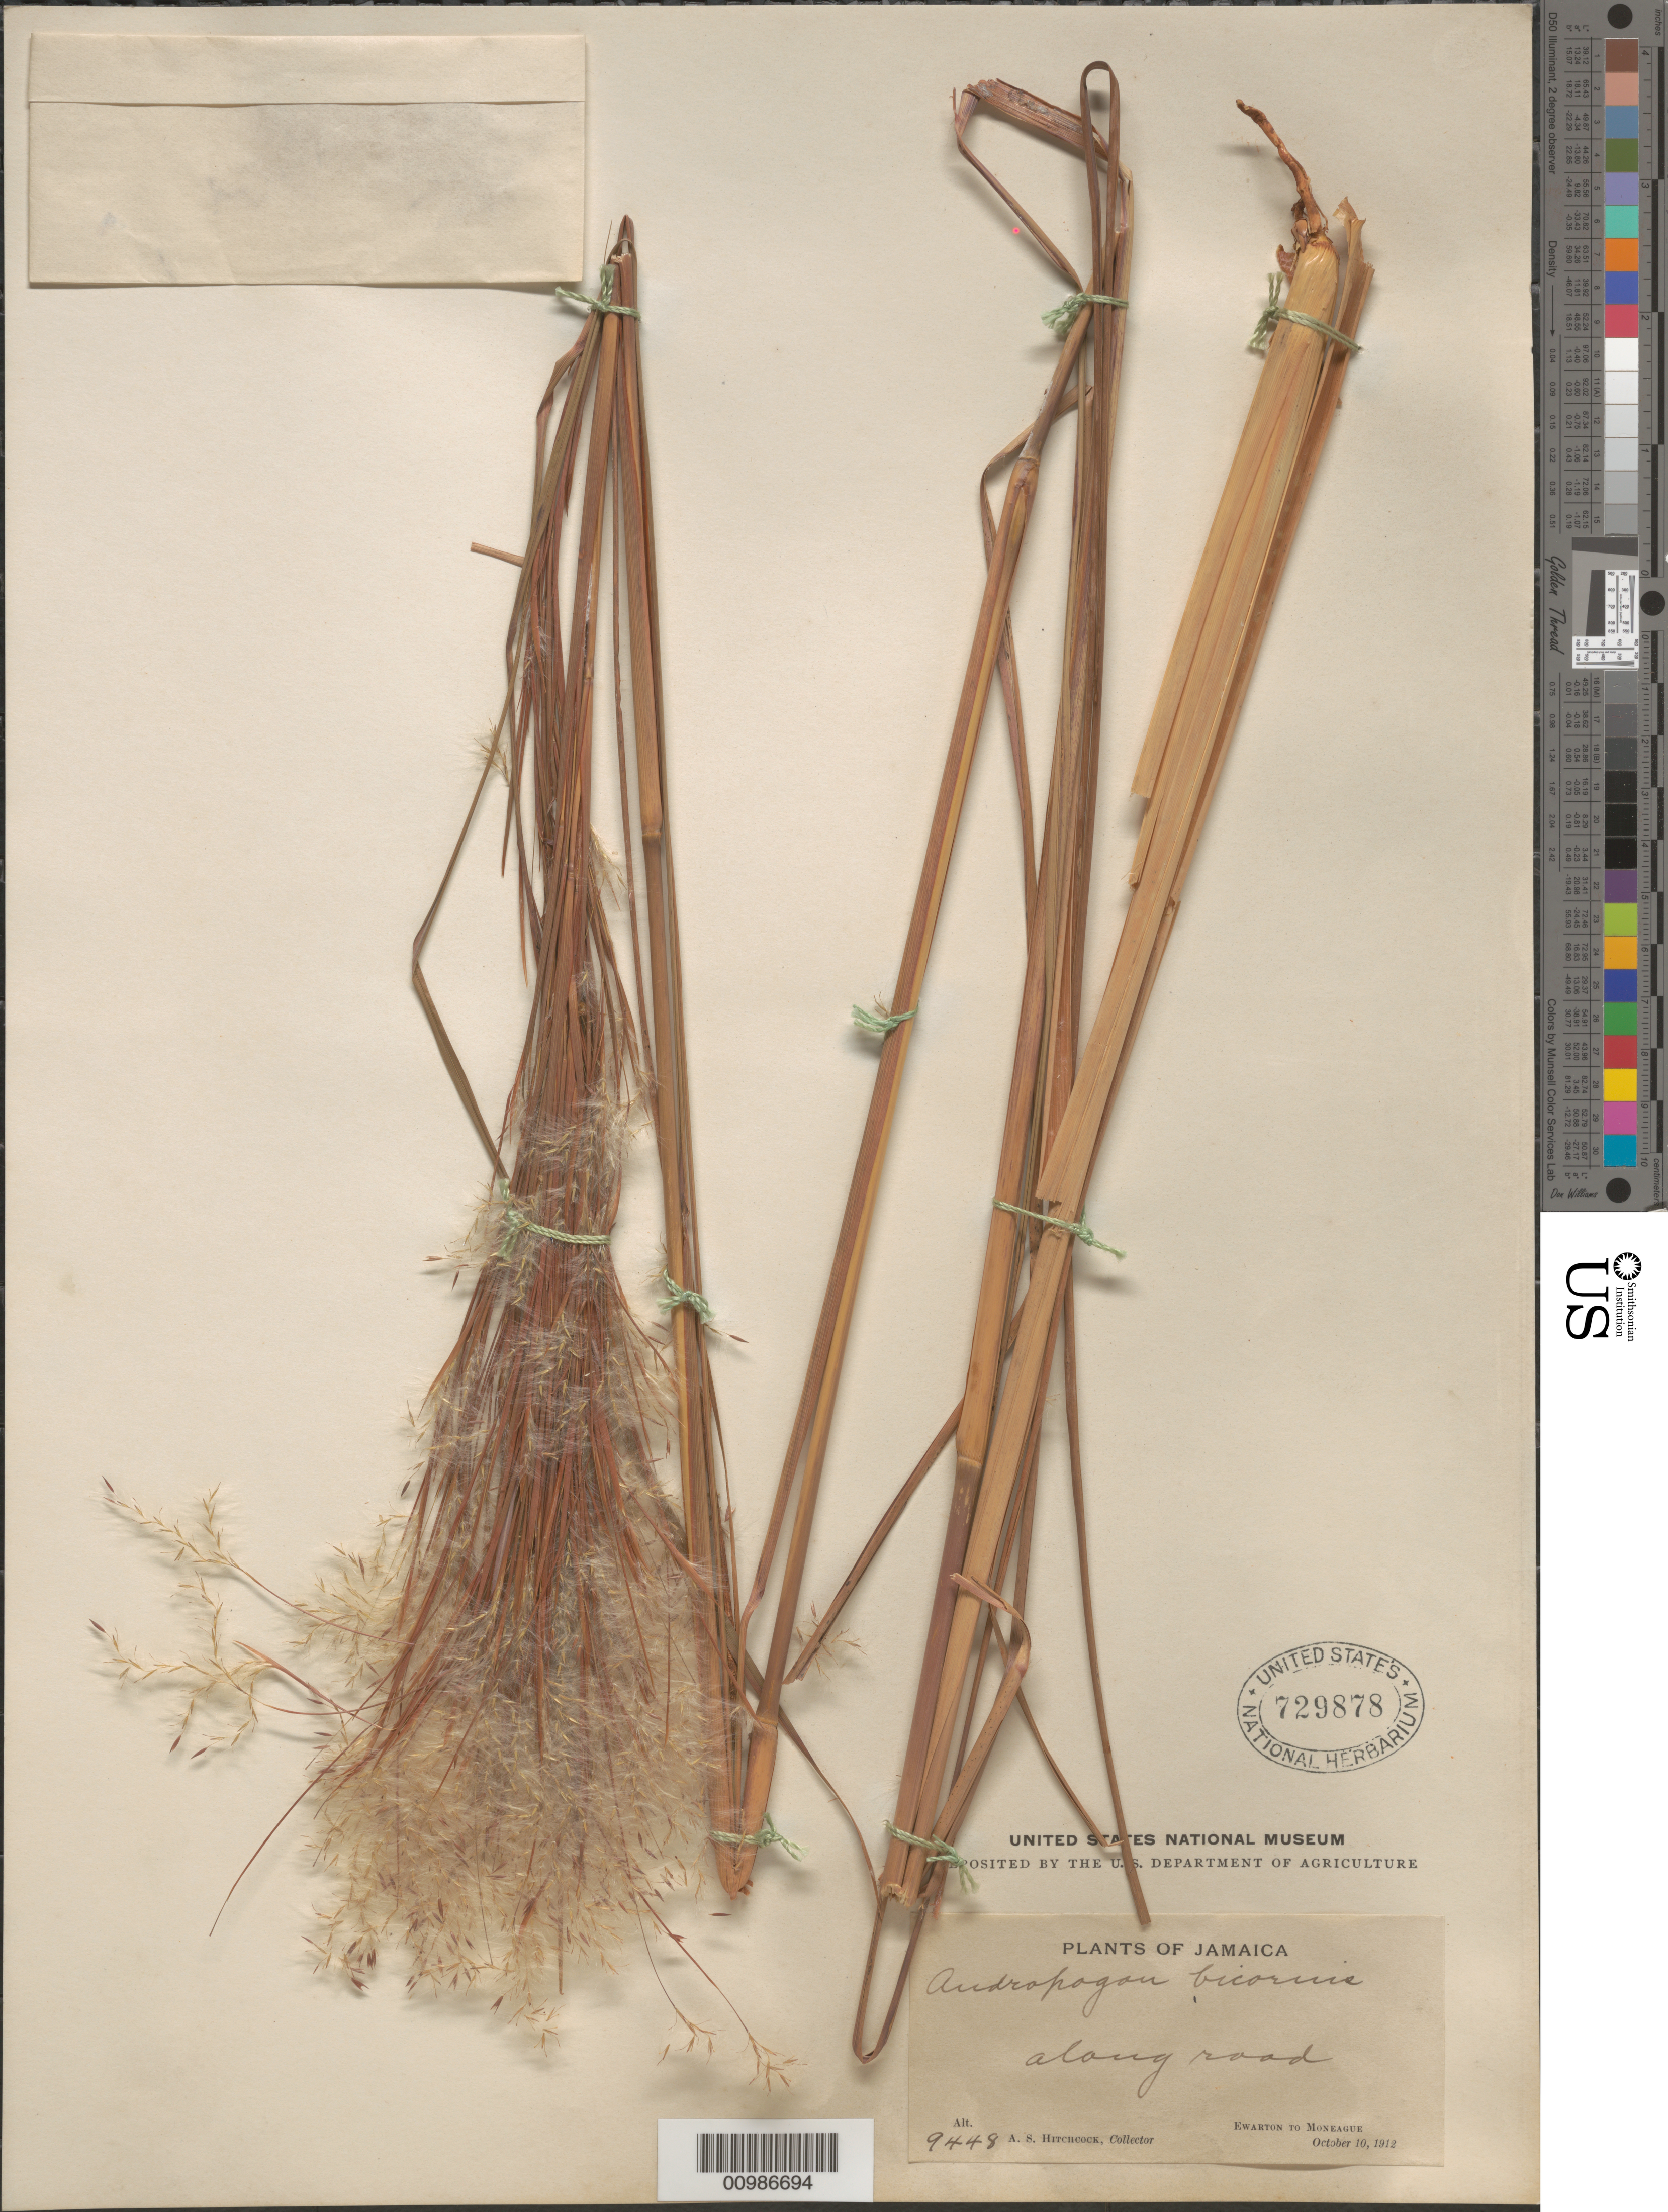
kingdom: Plantae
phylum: Tracheophyta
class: Liliopsida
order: Poales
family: Poaceae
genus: Andropogon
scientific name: Andropogon bicornis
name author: L.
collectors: A. S. Hitchcock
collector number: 9448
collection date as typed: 10 Oct 1912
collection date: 1912-10-10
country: Jamaica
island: Jamaica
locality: Ewarton to Moneague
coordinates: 0 N, 0 E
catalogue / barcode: US 729878